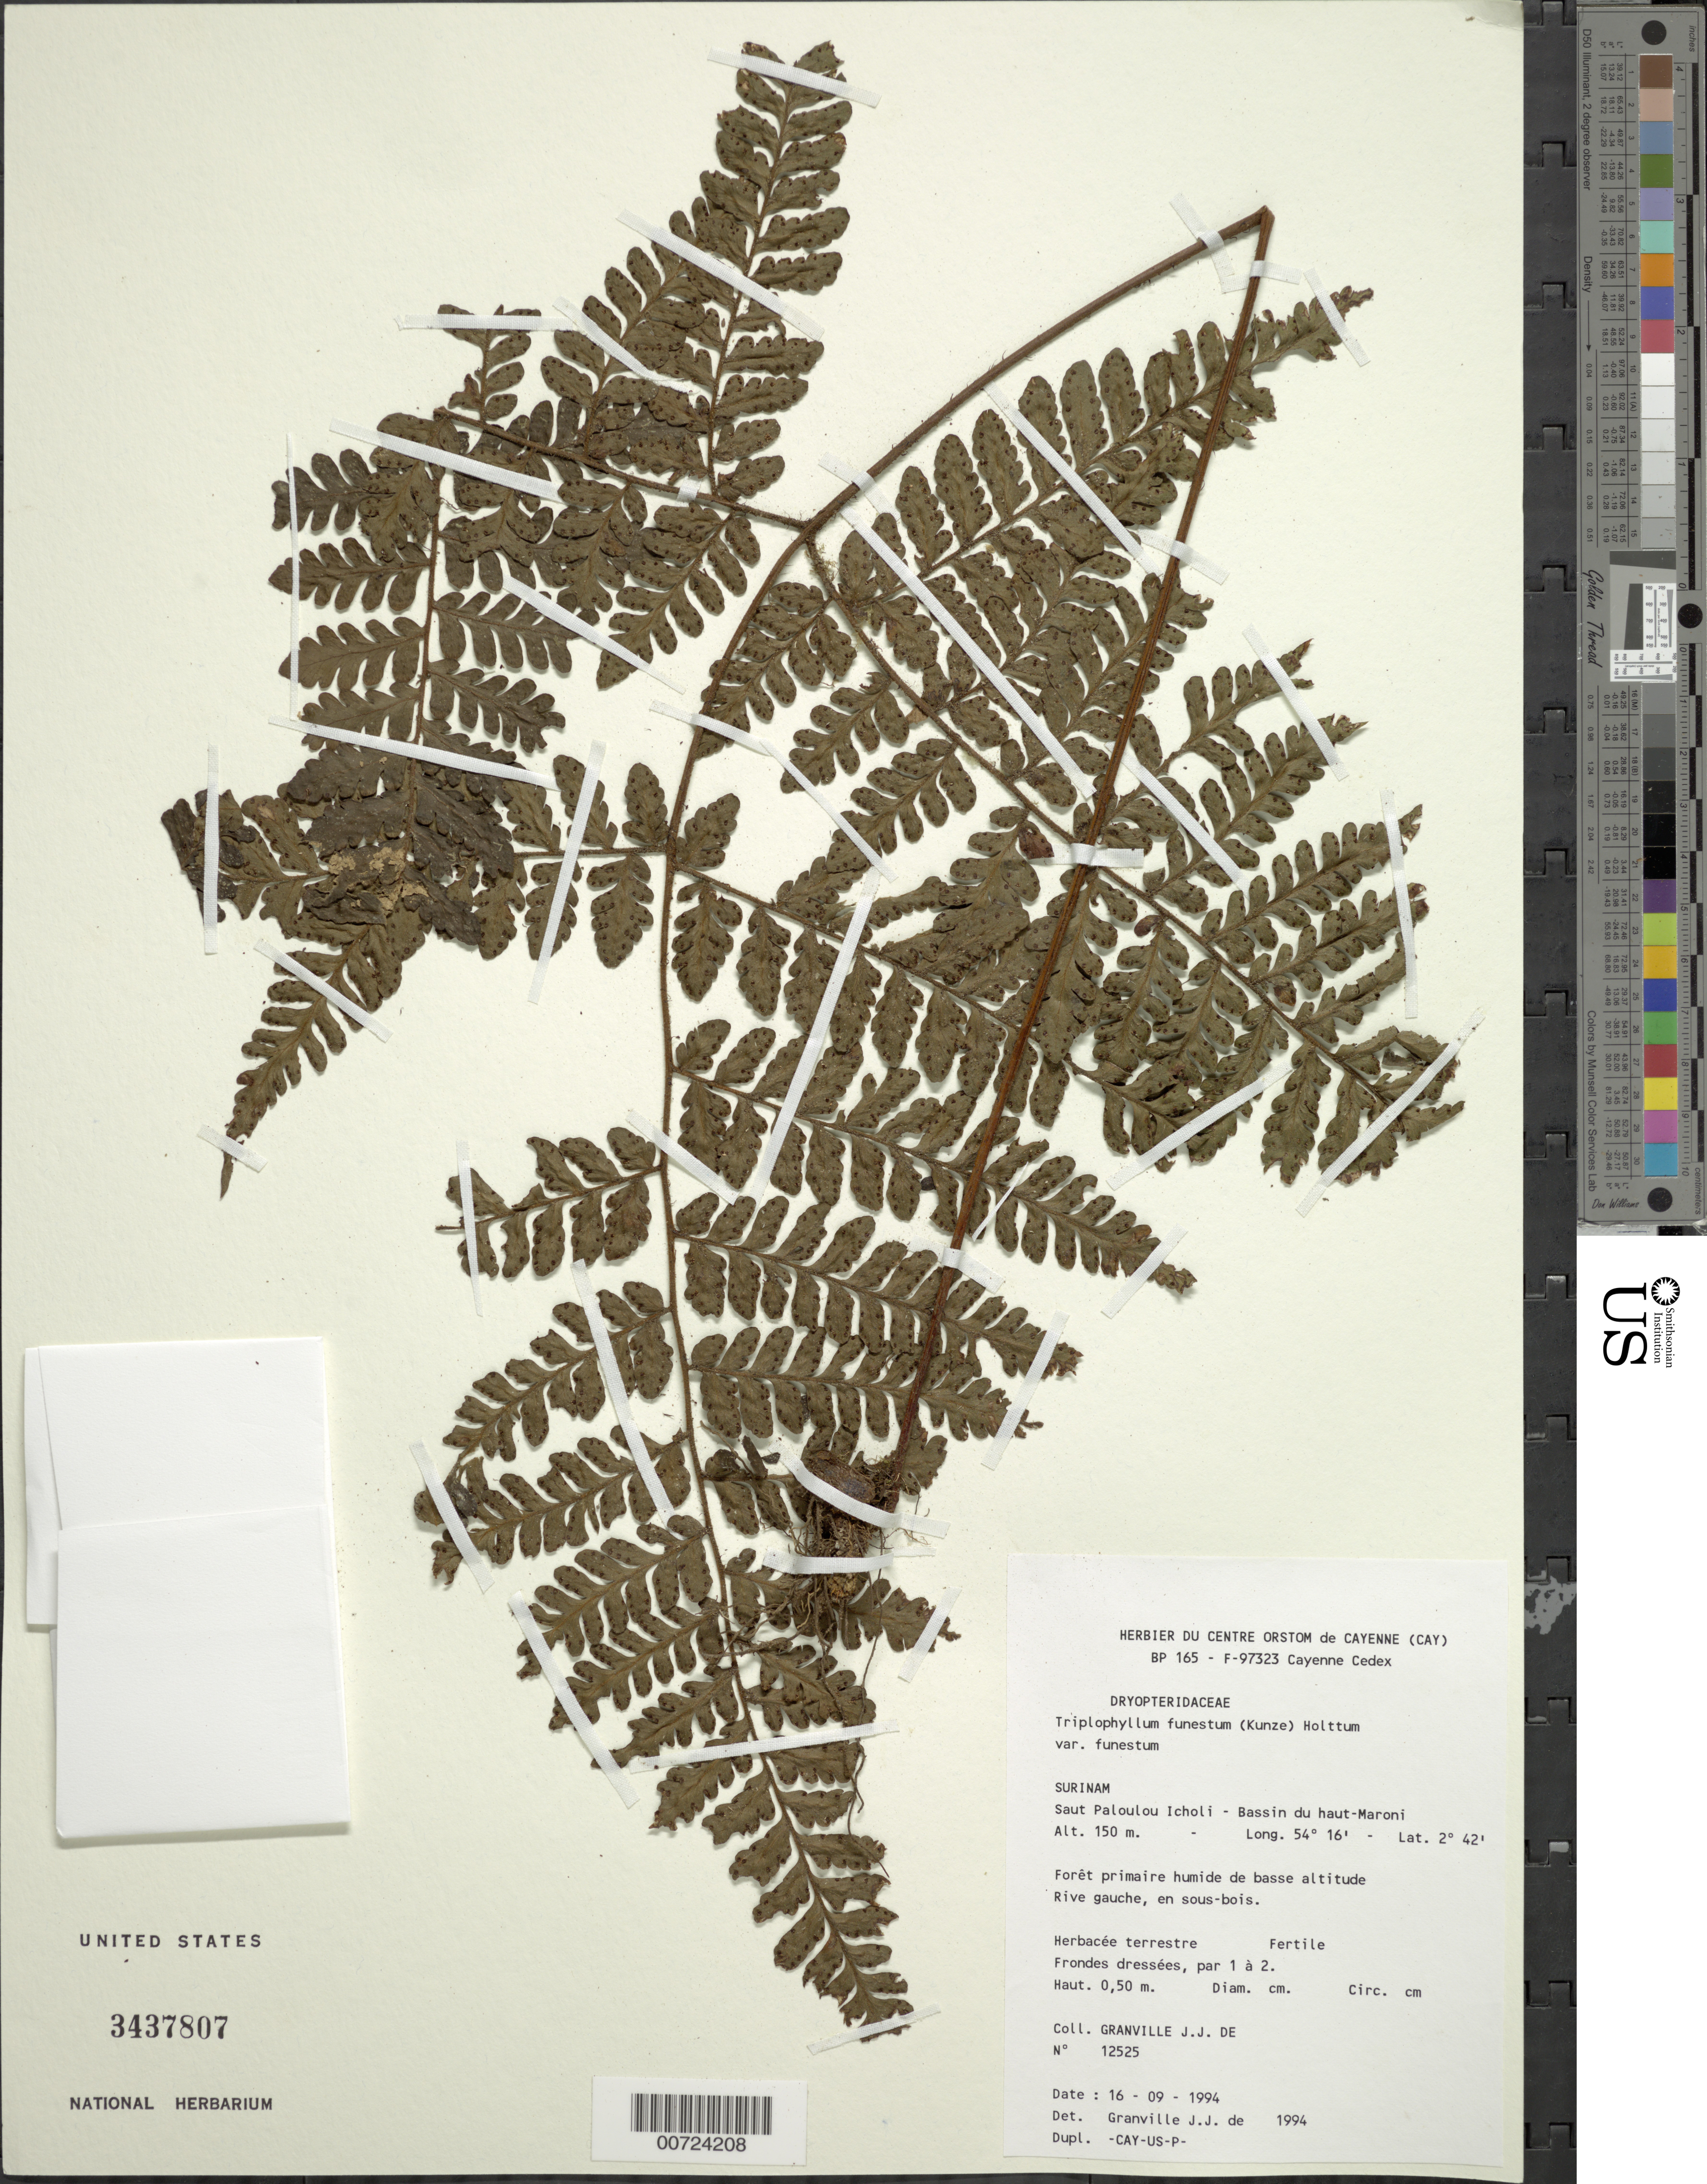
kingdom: Plantae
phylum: Tracheophyta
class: Polypodiopsida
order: Polypodiales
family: Tectariaceae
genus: Triplophyllum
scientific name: Triplophyllum funestum var. funestum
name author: (Kunze) Holttum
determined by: Granville, J. J. de, (CAY), Institut de Recherche pour le Developpement (IRD) (FRENCH GUIANA)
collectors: J.-J. de Granville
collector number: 12525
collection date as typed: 16-Sep-94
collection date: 1994-09-16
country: Suriname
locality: Saut Paloulou Icholi, Bassin du haut-Maroni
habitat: Low primary humid forest, understory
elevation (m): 150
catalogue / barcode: US 3437807